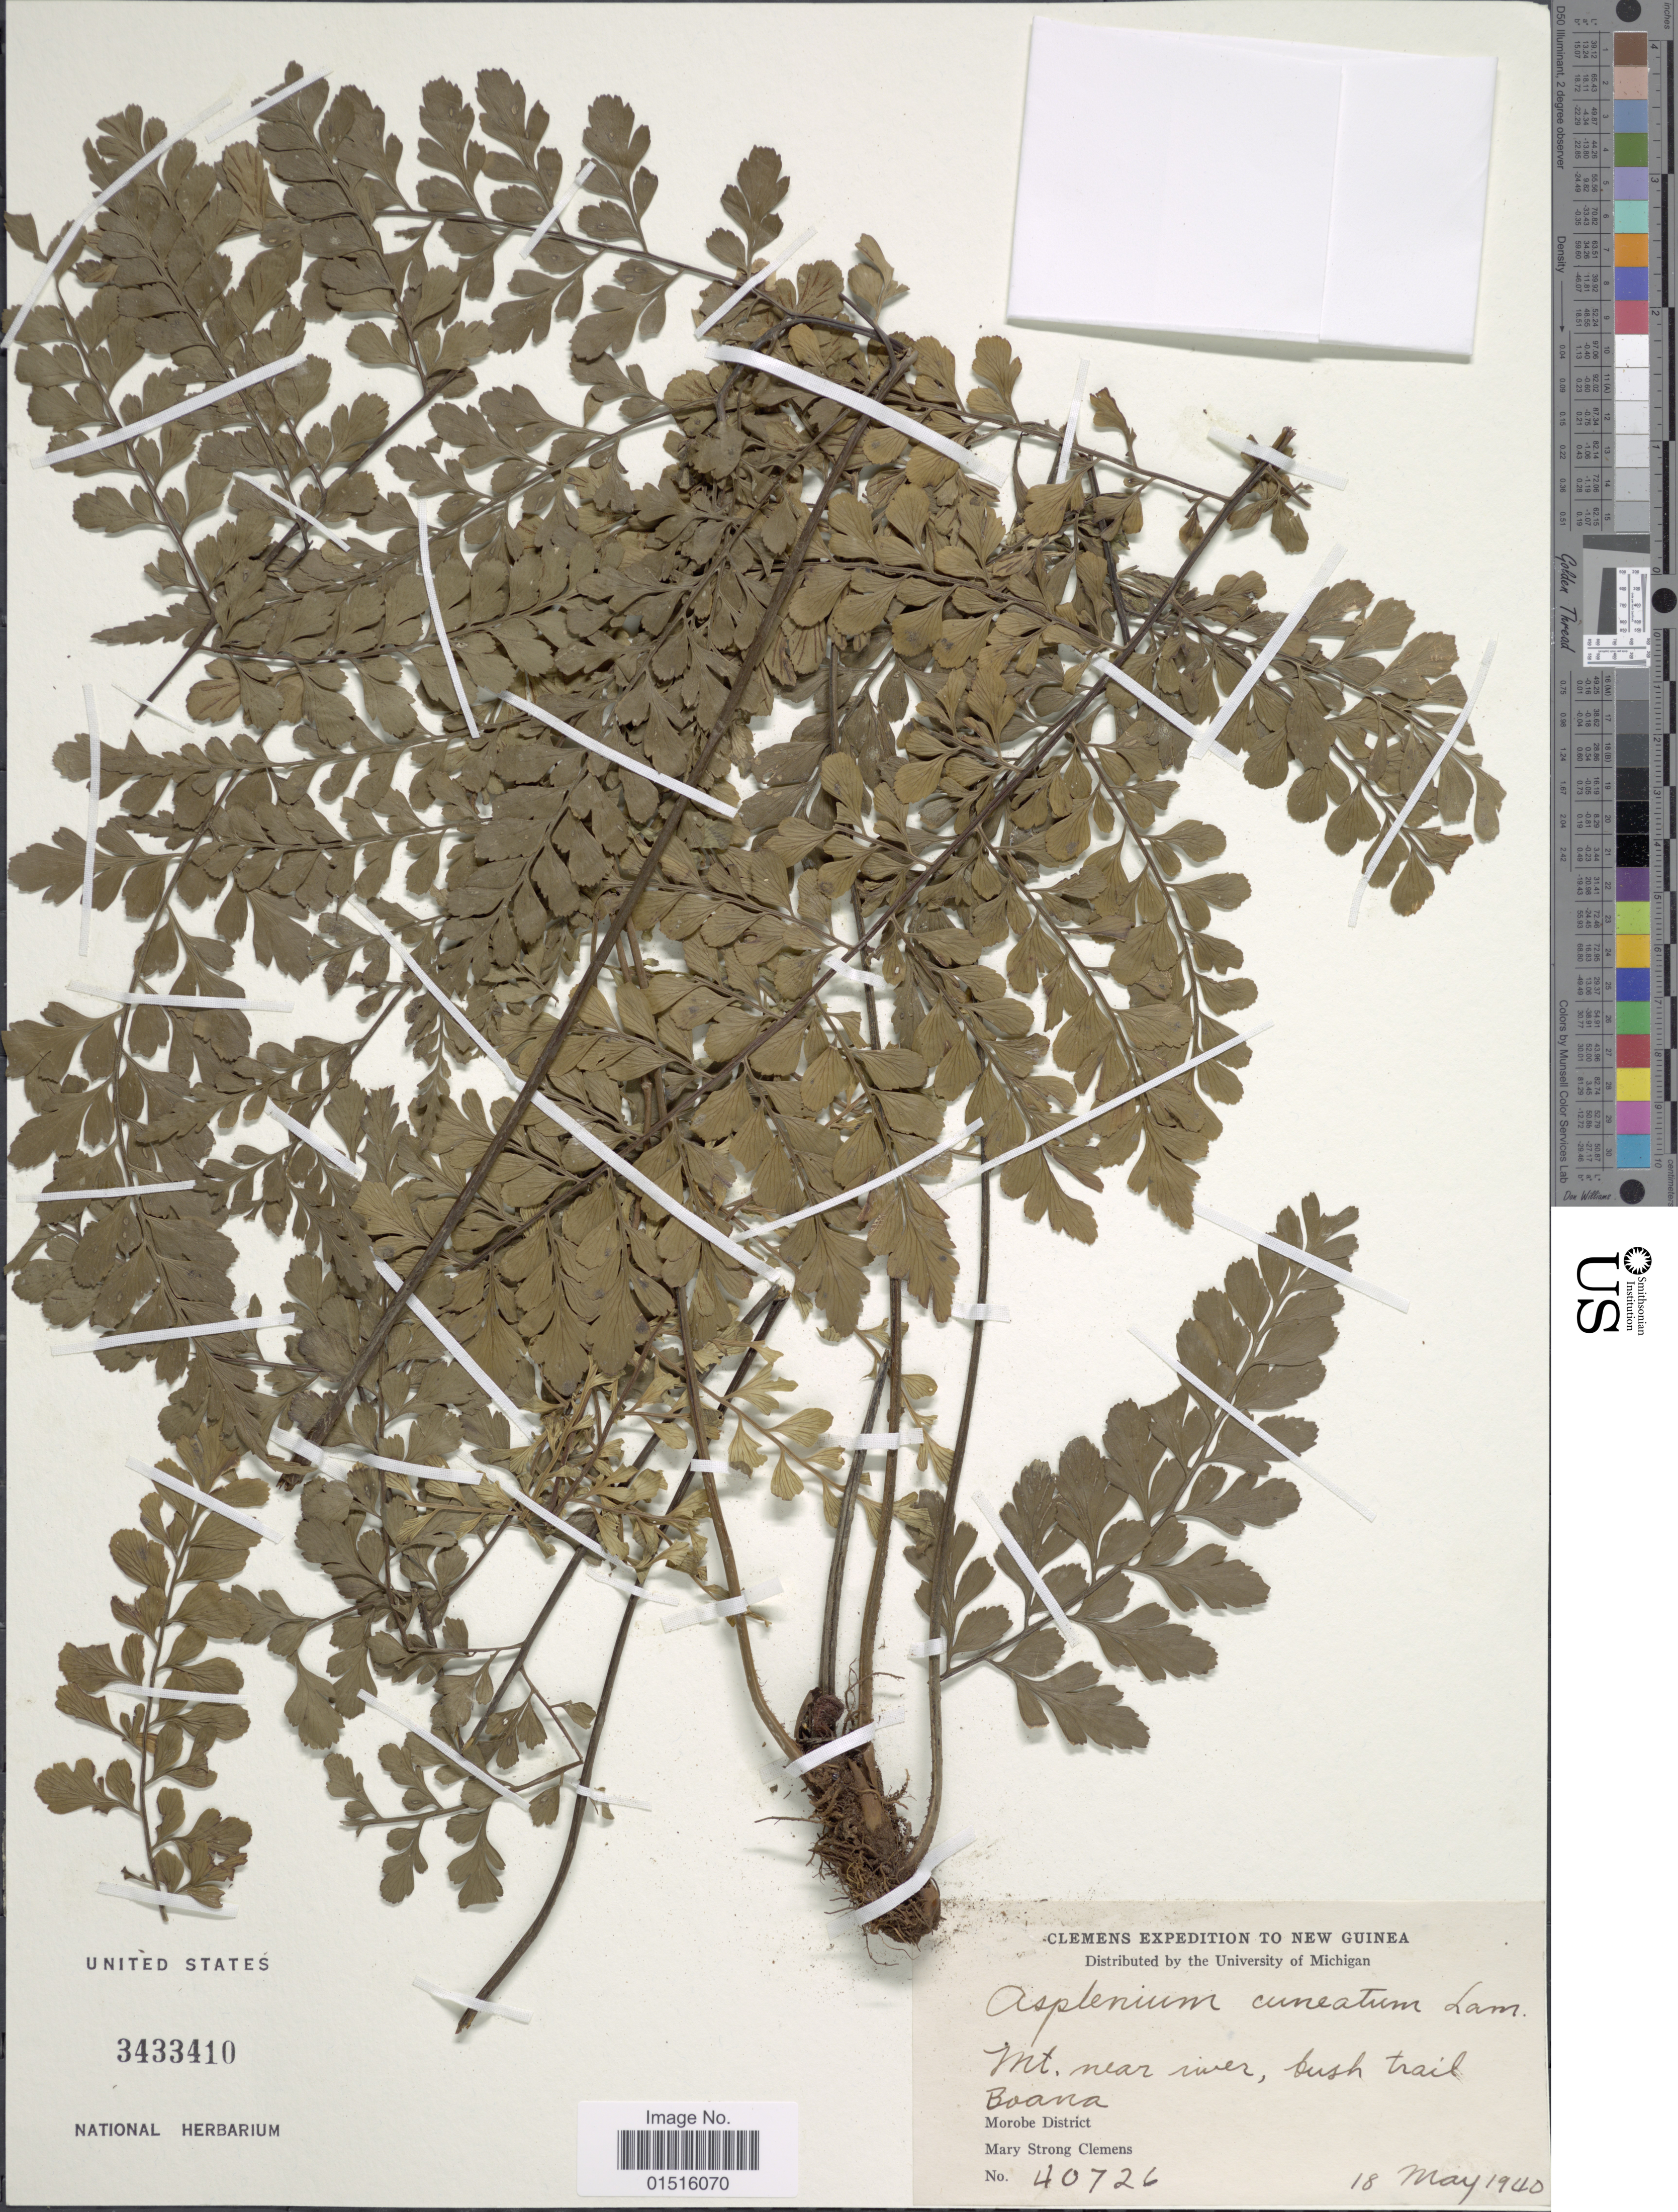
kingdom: Plantae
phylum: Tracheophyta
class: Polypodiopsida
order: Polypodiales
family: Aspleniaceae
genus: Asplenium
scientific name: Asplenium affine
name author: Sw.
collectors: M. S. Clemens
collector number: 40726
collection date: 1940-05-18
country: Papua New Guinea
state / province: Morobe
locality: Mt. near river, bush trail Boana. Morobe District. New Guinea.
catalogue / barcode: US 3433410